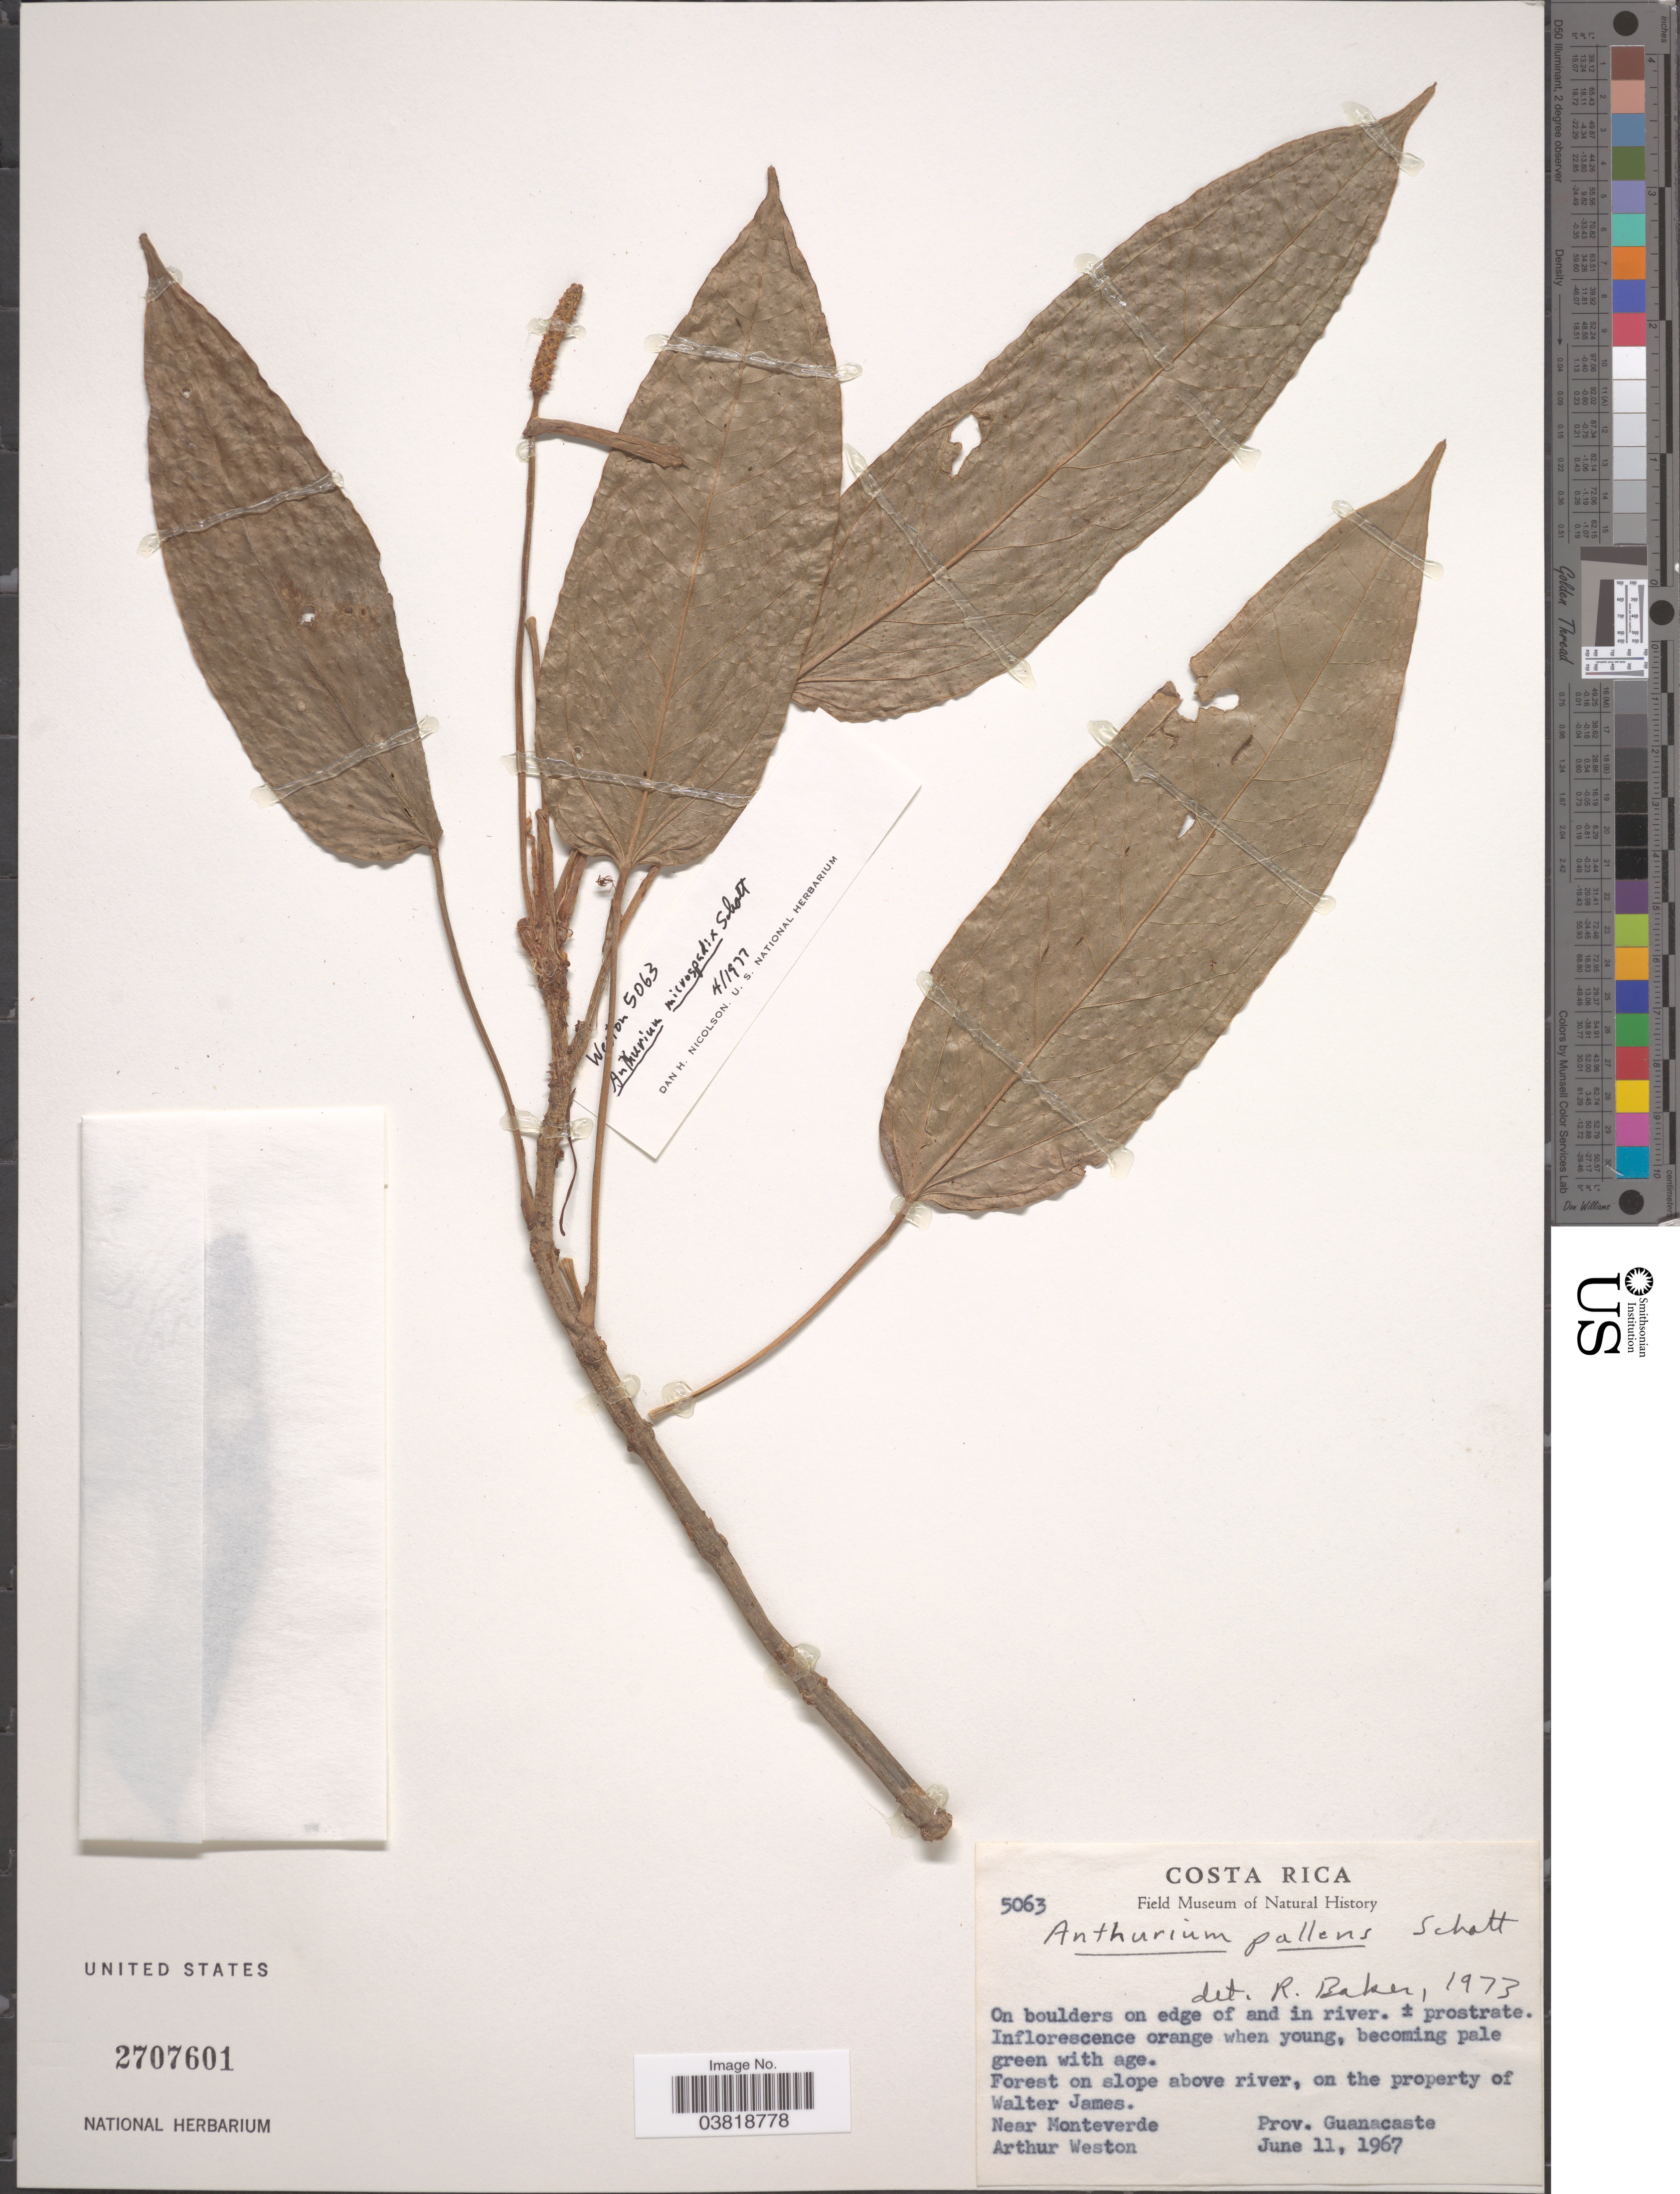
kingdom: Plantae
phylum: Tracheophyta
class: Liliopsida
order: Alismatales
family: Araceae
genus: Anthurium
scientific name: Anthurium microspadix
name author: Schott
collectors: A. Weston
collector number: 5063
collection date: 1967-06-11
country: Costa Rica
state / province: Guanacaste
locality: On boulders on edge of and in river. Forest on slope above river, on the property of Walter James. Near Monteverde.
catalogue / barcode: US 2707601